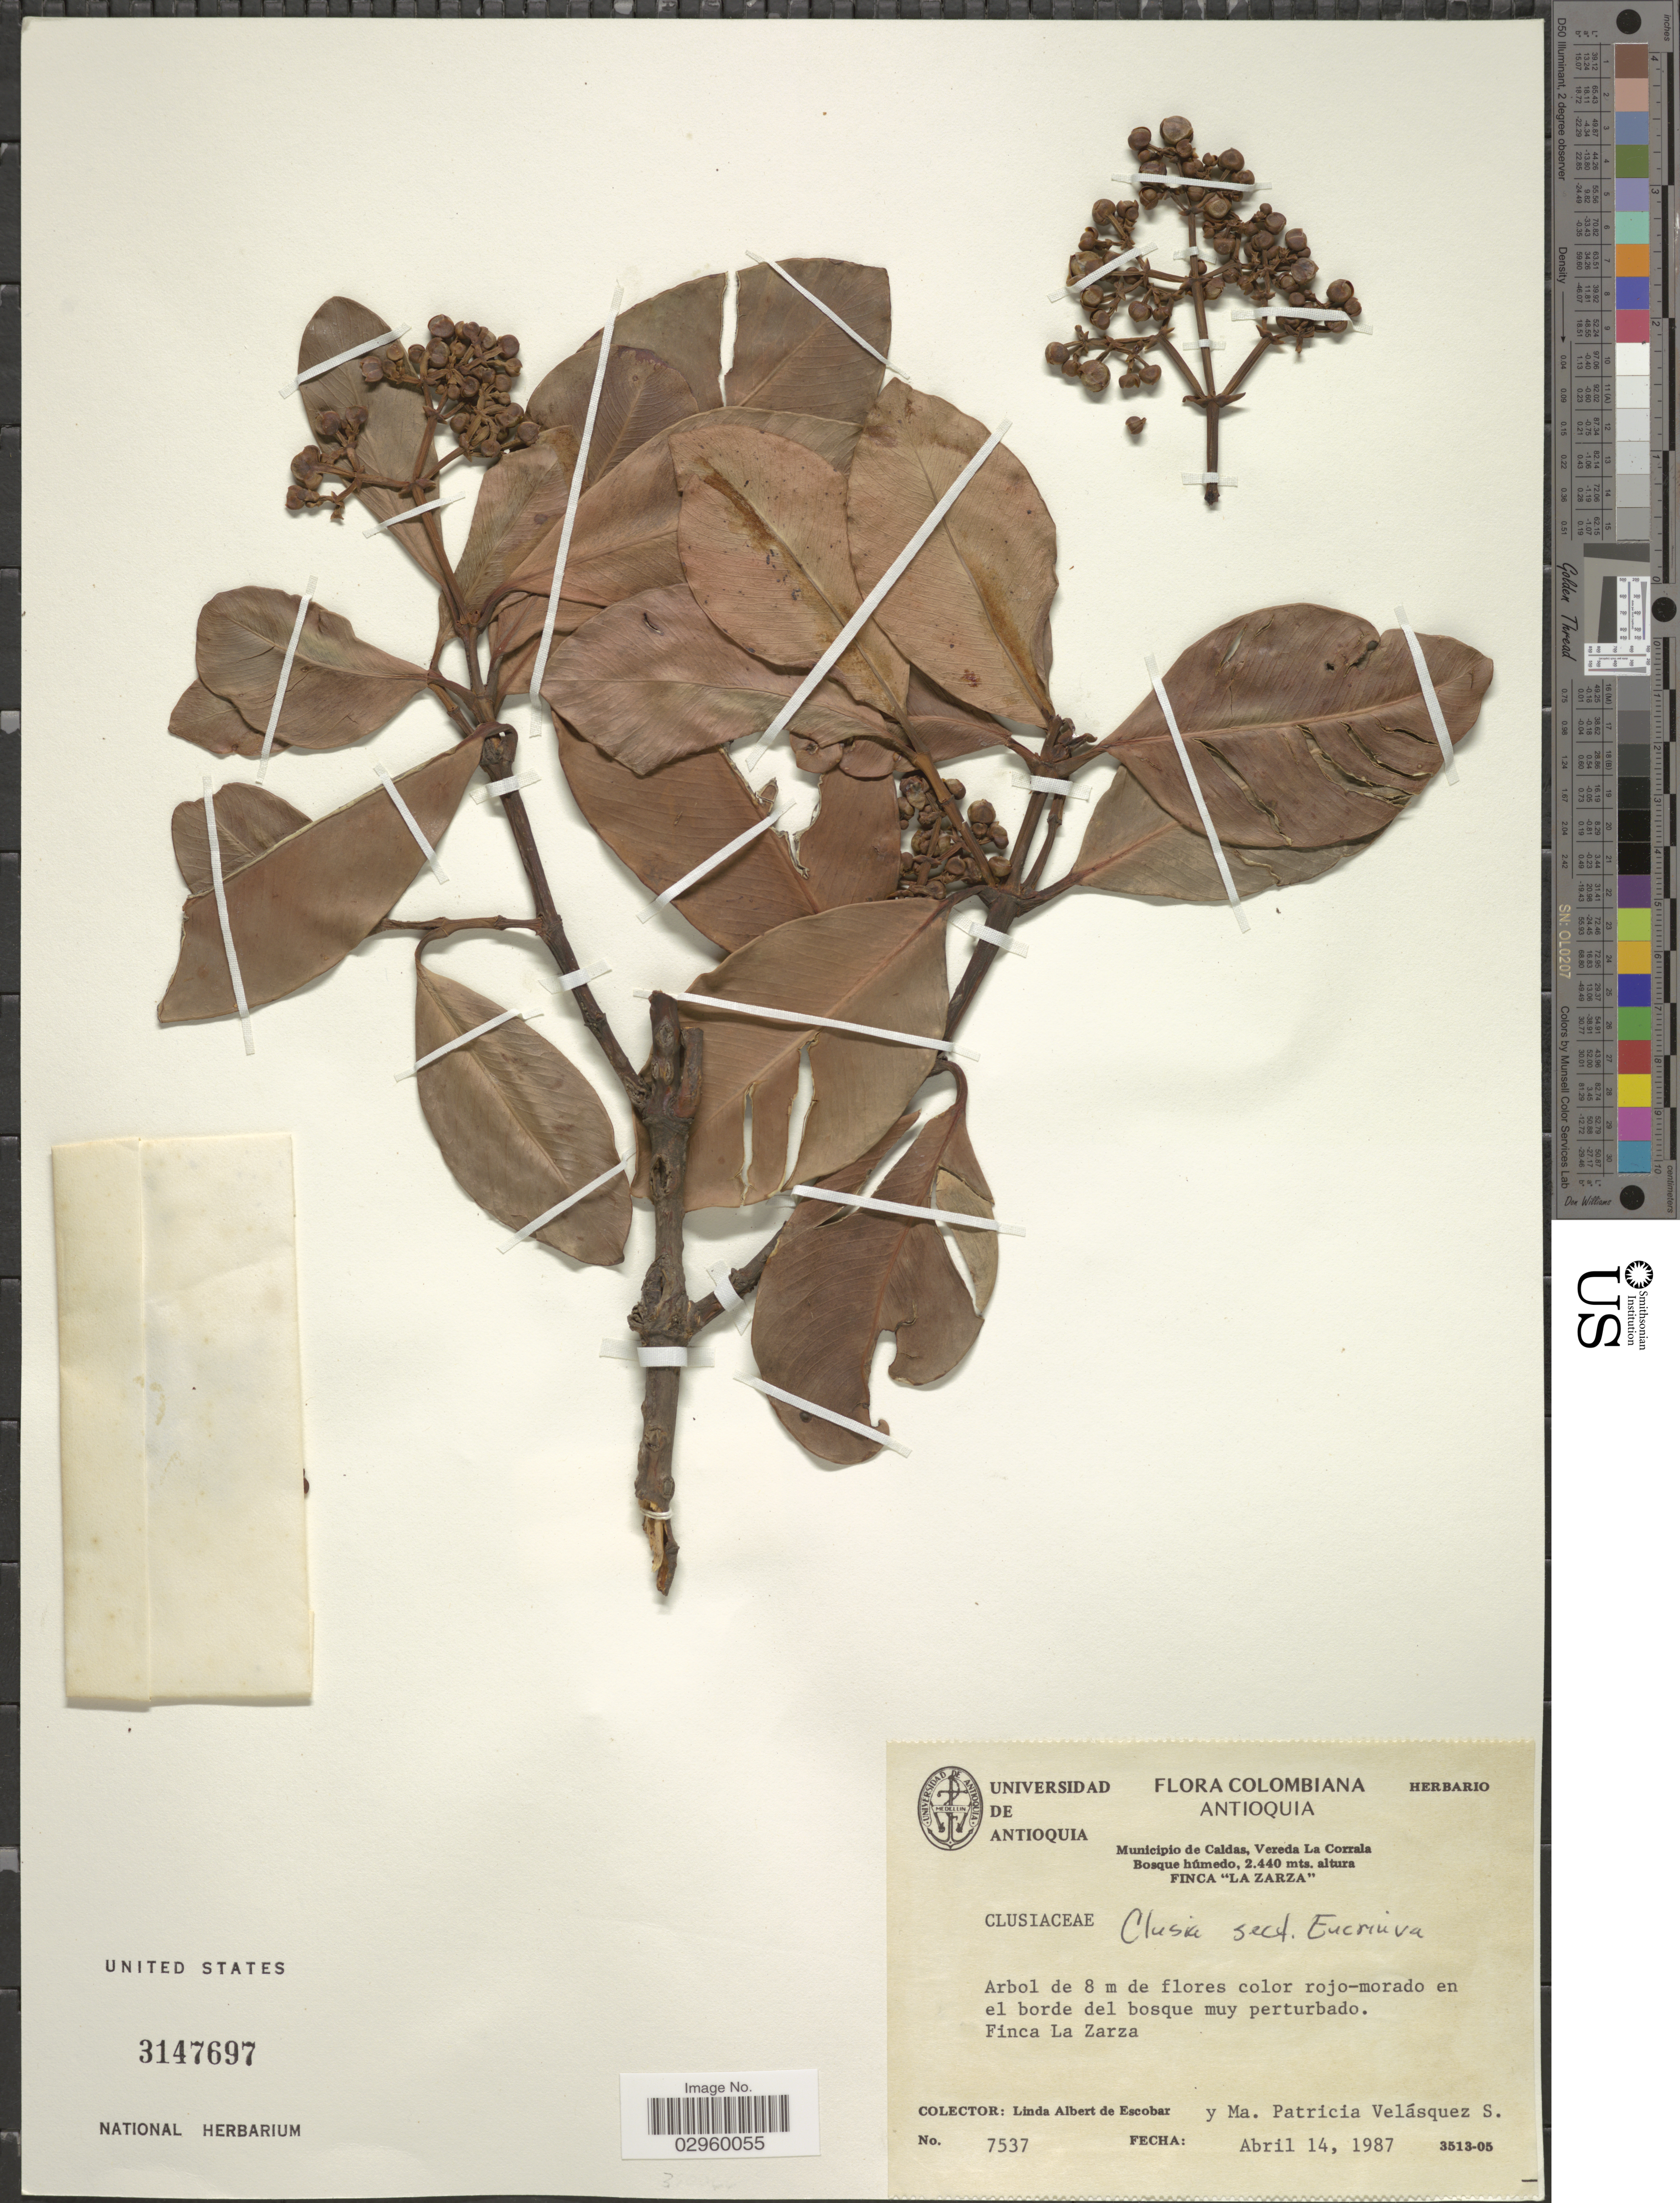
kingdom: Plantae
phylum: Tracheophyta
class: Magnoliopsida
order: Malpighiales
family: Clusiaceae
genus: Clusia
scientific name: Clusia sp.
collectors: L. K. de Escobar & M. P. Velásquez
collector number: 7537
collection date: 1987-04-14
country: Colombia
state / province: Antioquia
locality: Municipio de Caldas, Vereda La Corrala, Finca "La Zarza".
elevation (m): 2440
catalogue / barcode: US 3147697